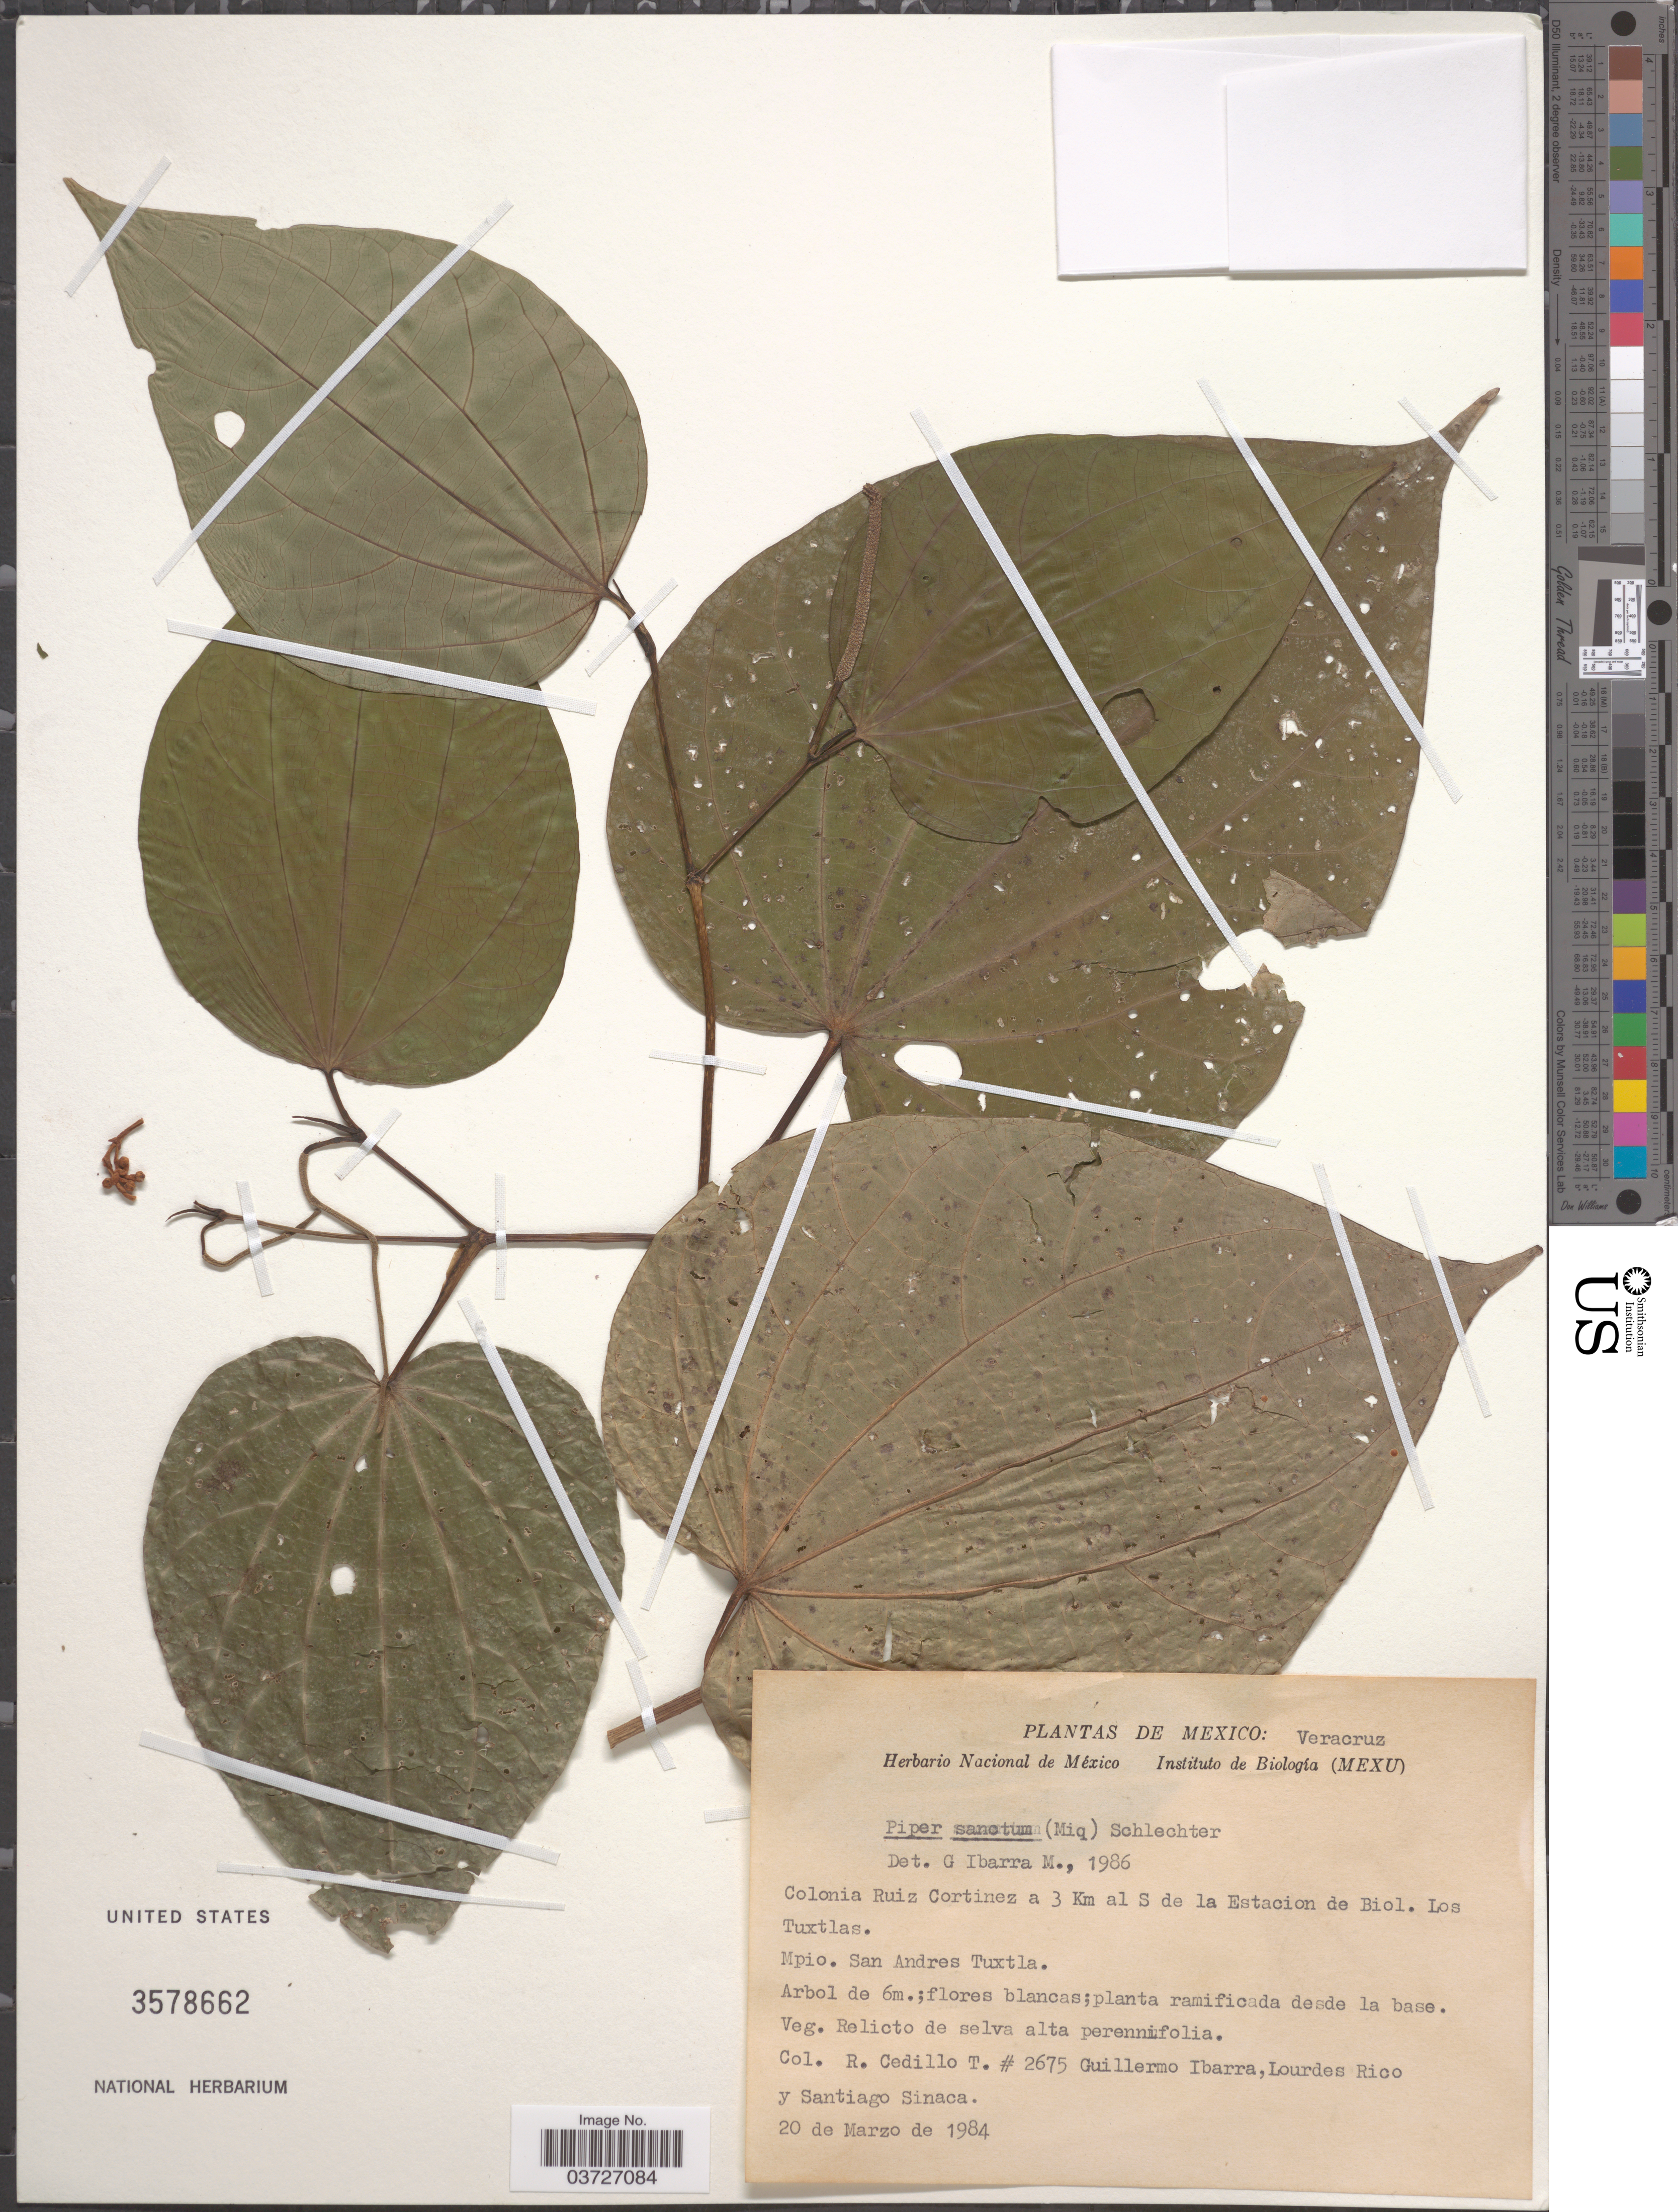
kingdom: Plantae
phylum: Tracheophyta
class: Magnoliopsida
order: Piperales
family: Piperaceae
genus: Piper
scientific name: Piper sanctum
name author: Miq.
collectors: R. CedilloT., G. Ibarra, L. Rico & S. Sinaca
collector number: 2675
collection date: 1984-03-20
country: Mexico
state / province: Veracruz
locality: Veracruz. Colonia Ruiz Cortinez a 3 Km al S de la Estacion de Biol. Los Tuxtlas. Mpio. San Andres Tuxtla.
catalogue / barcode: US 3578662